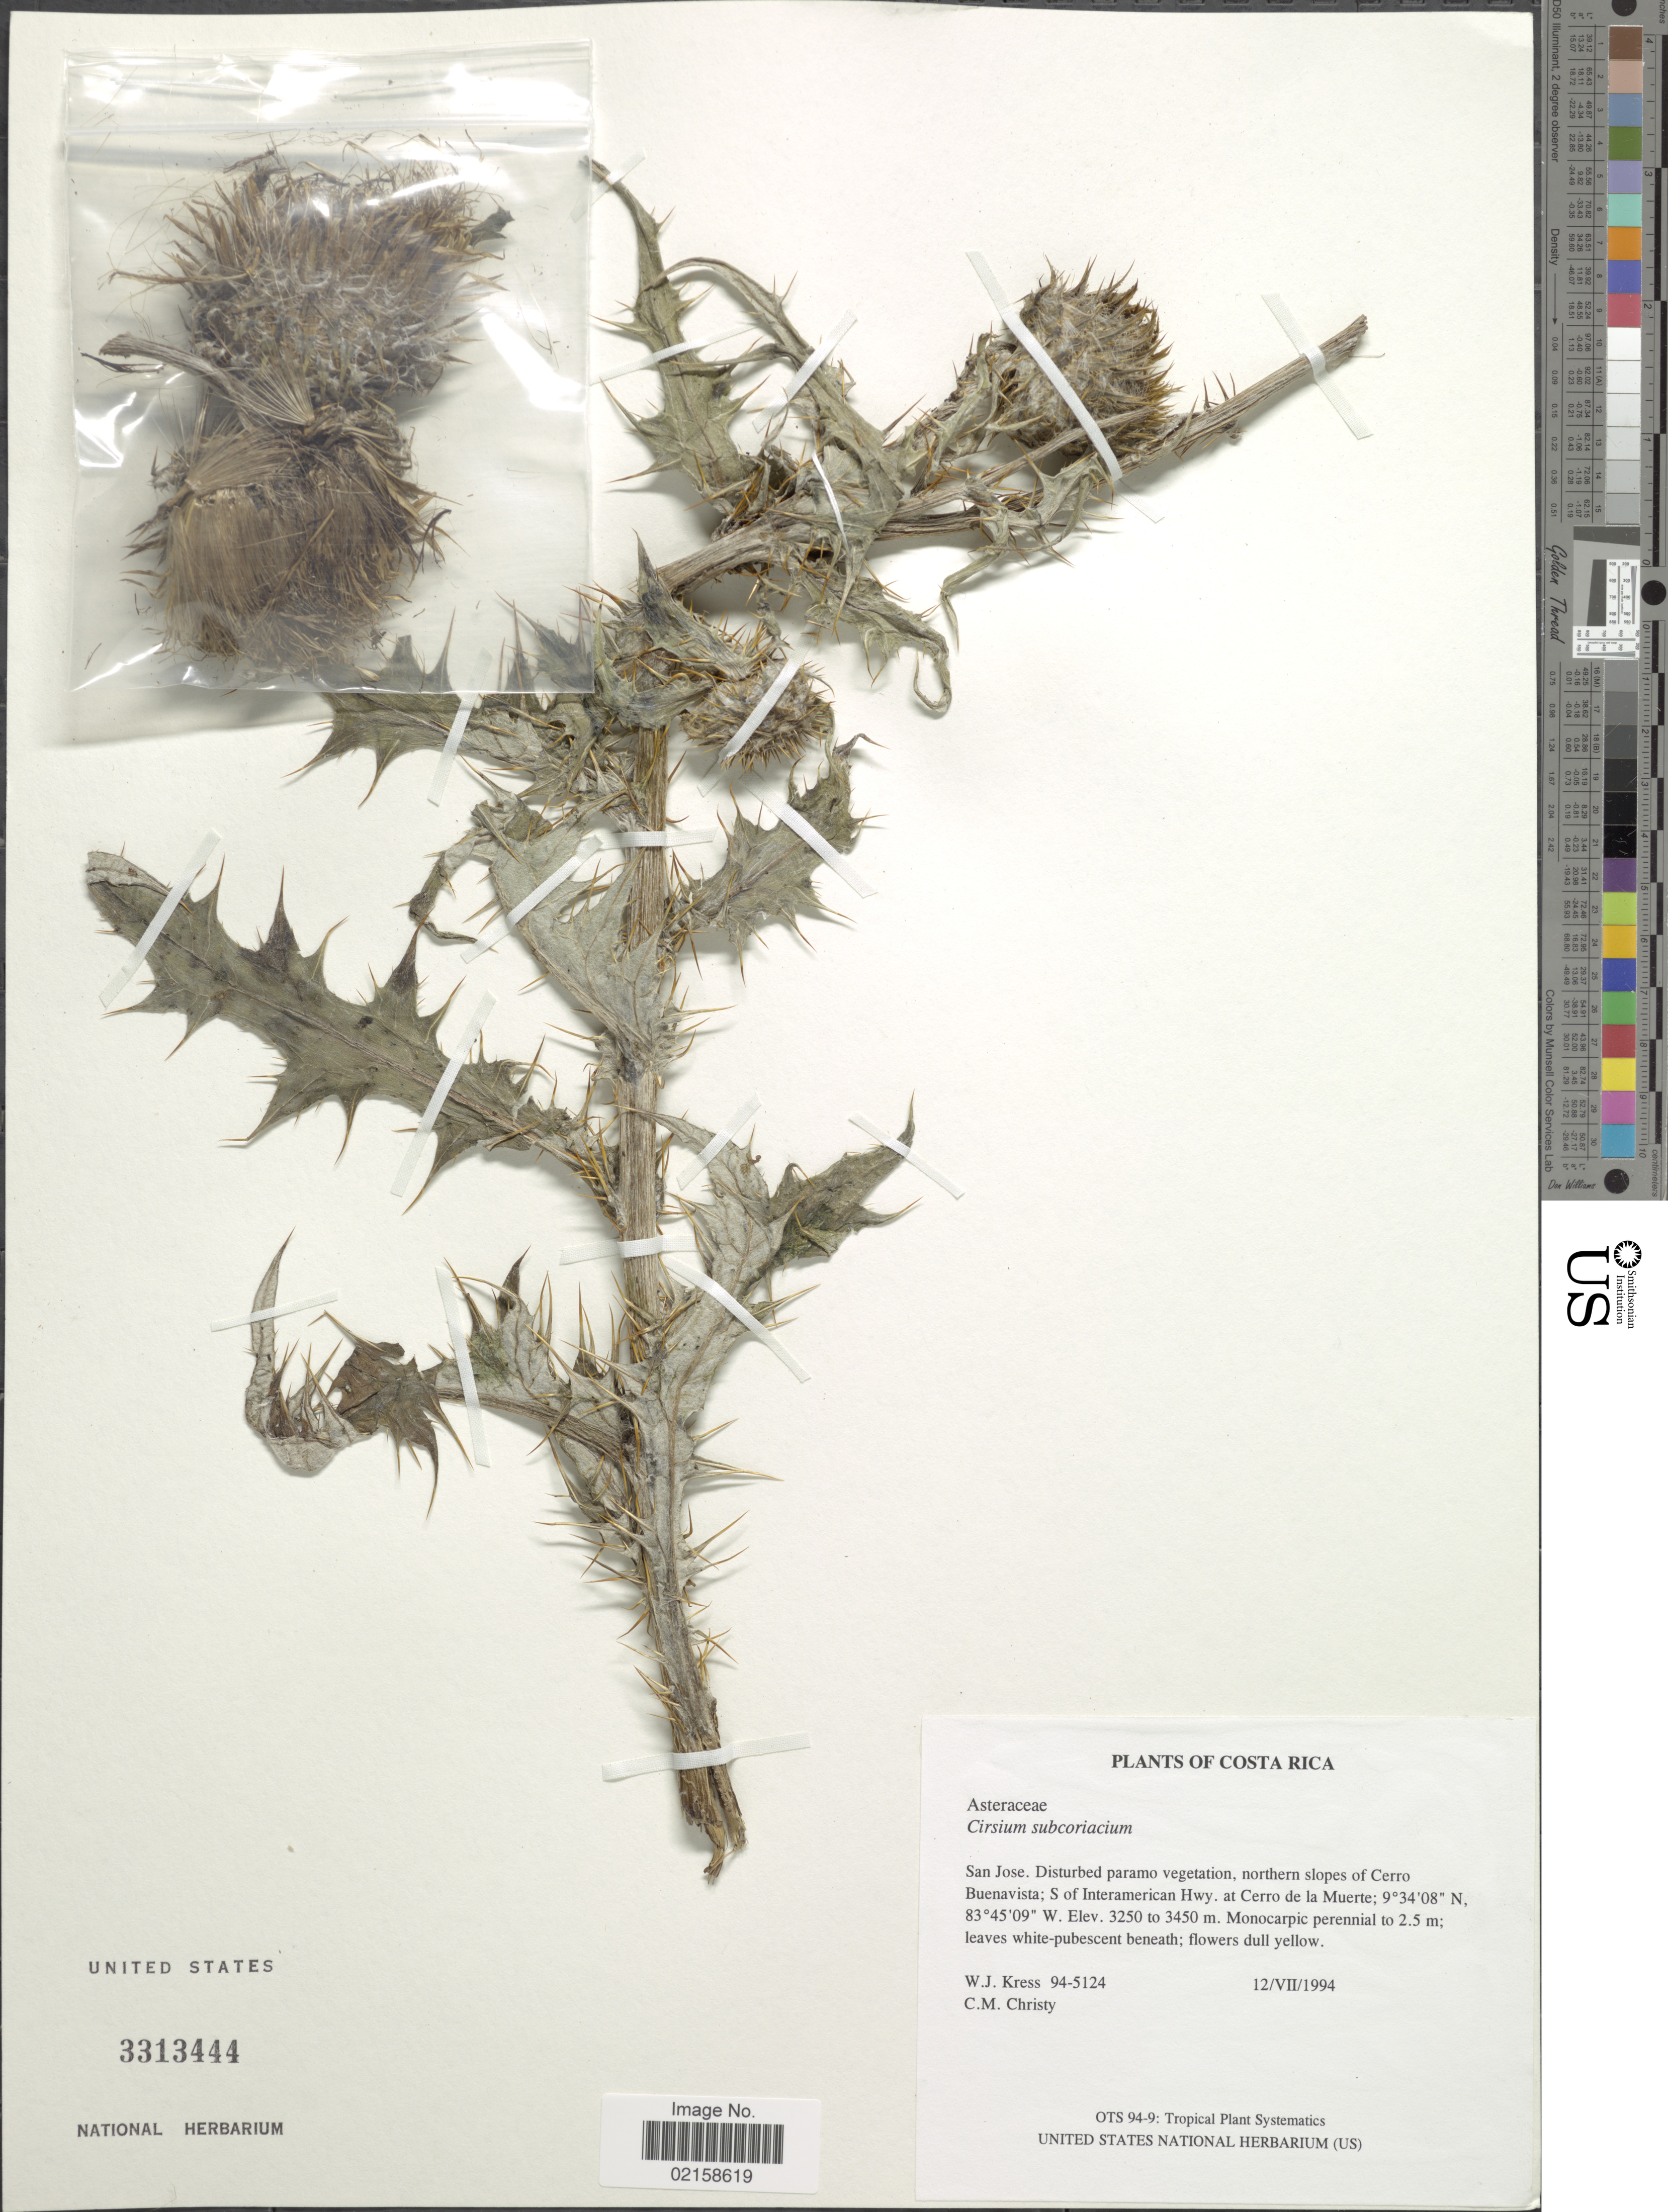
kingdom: Plantae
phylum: Tracheophyta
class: Magnoliopsida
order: Asterales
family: Asteraceae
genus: Cirsium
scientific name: Cirsium subcoriaceum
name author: (Less.) Sch. Bip.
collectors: W. J. Kress & C. M. Christy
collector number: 94-5124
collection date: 1994-07-12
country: Costa Rica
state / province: San José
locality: Disturbed paramo vegetation, northern slopes of Cerro Buenavista; S of Interamerican Hwy, at Cerro de la Muerte.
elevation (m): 3250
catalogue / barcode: US 3313444